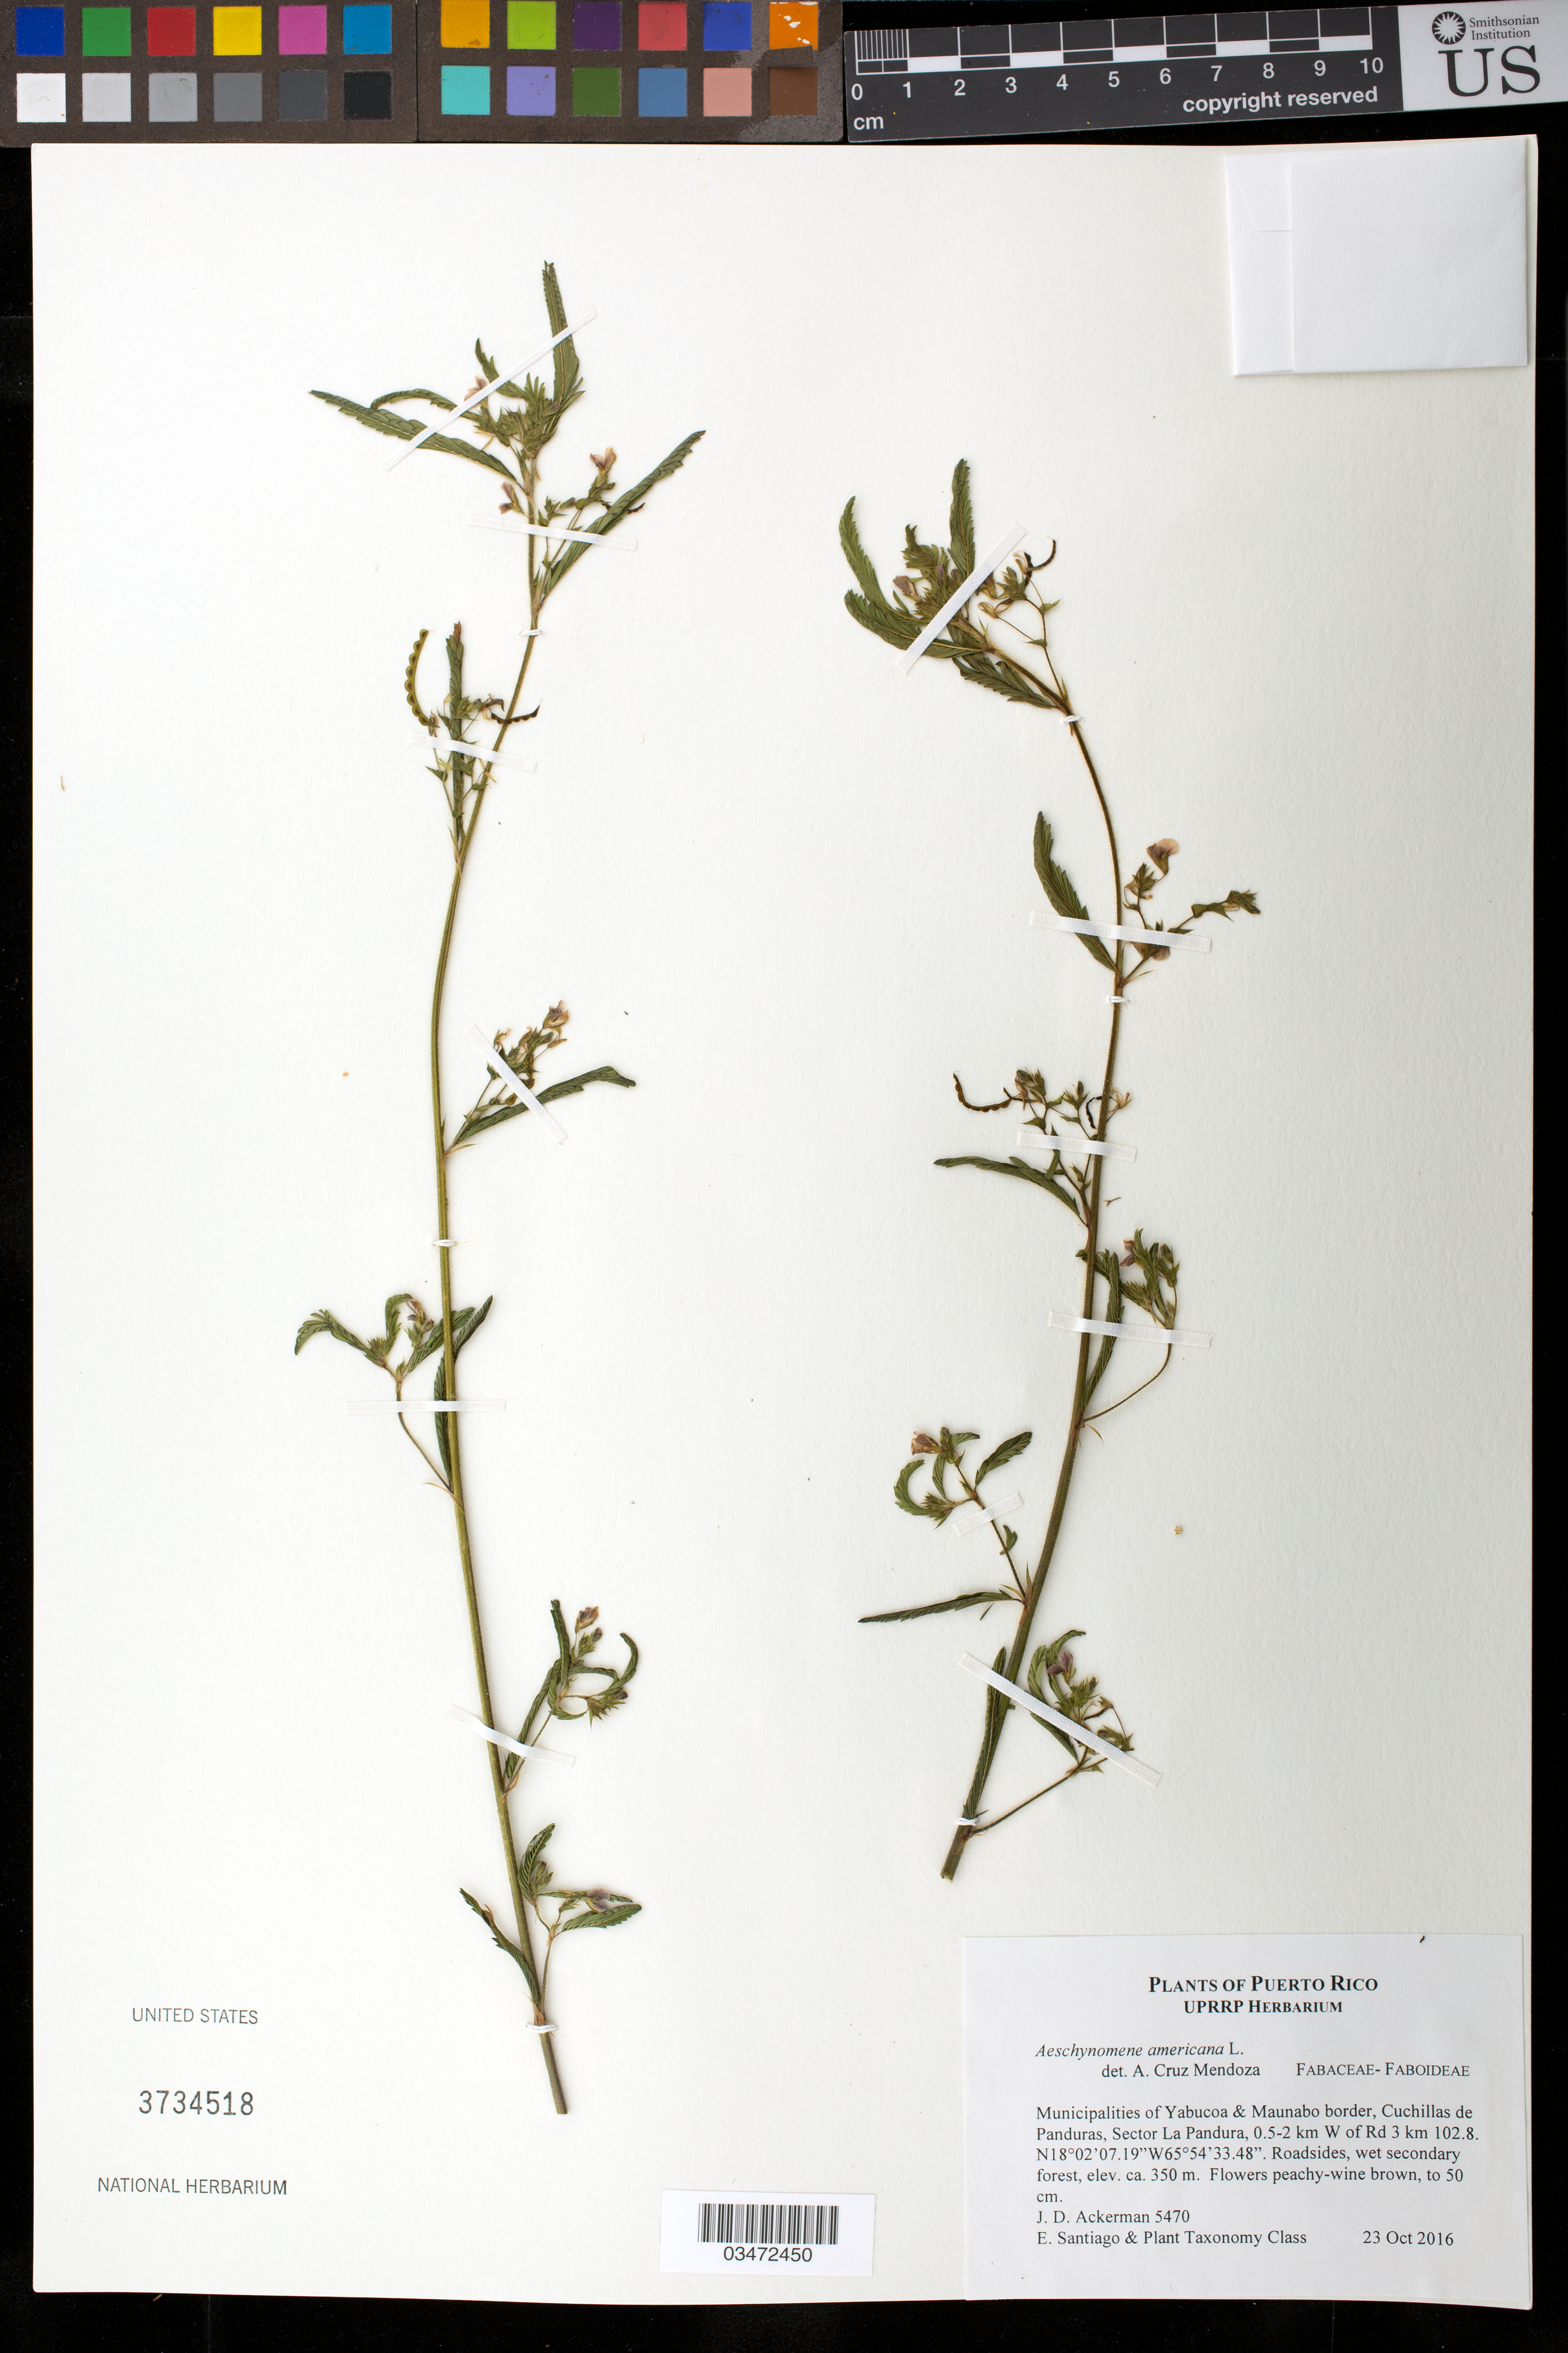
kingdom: Plantae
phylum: Tracheophyta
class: Magnoliopsida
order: Fabales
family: Fabaceae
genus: Aeschynomene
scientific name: Aeschynomene americana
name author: L.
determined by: Cruz Mendoza, A.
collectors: J. D. Ackerman, E. Santiago & UPR Plant Taxonomy Class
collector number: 5470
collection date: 2016-10-23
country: Puerto Rico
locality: Mun. Yabucoa and Maunabo border, Cuchillas de Pandduras, Sector La Pandura, 0.5-2 km W of Highway 3 km 102.8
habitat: Roadsides, wet secondary forest.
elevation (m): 350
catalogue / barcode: US 3734518